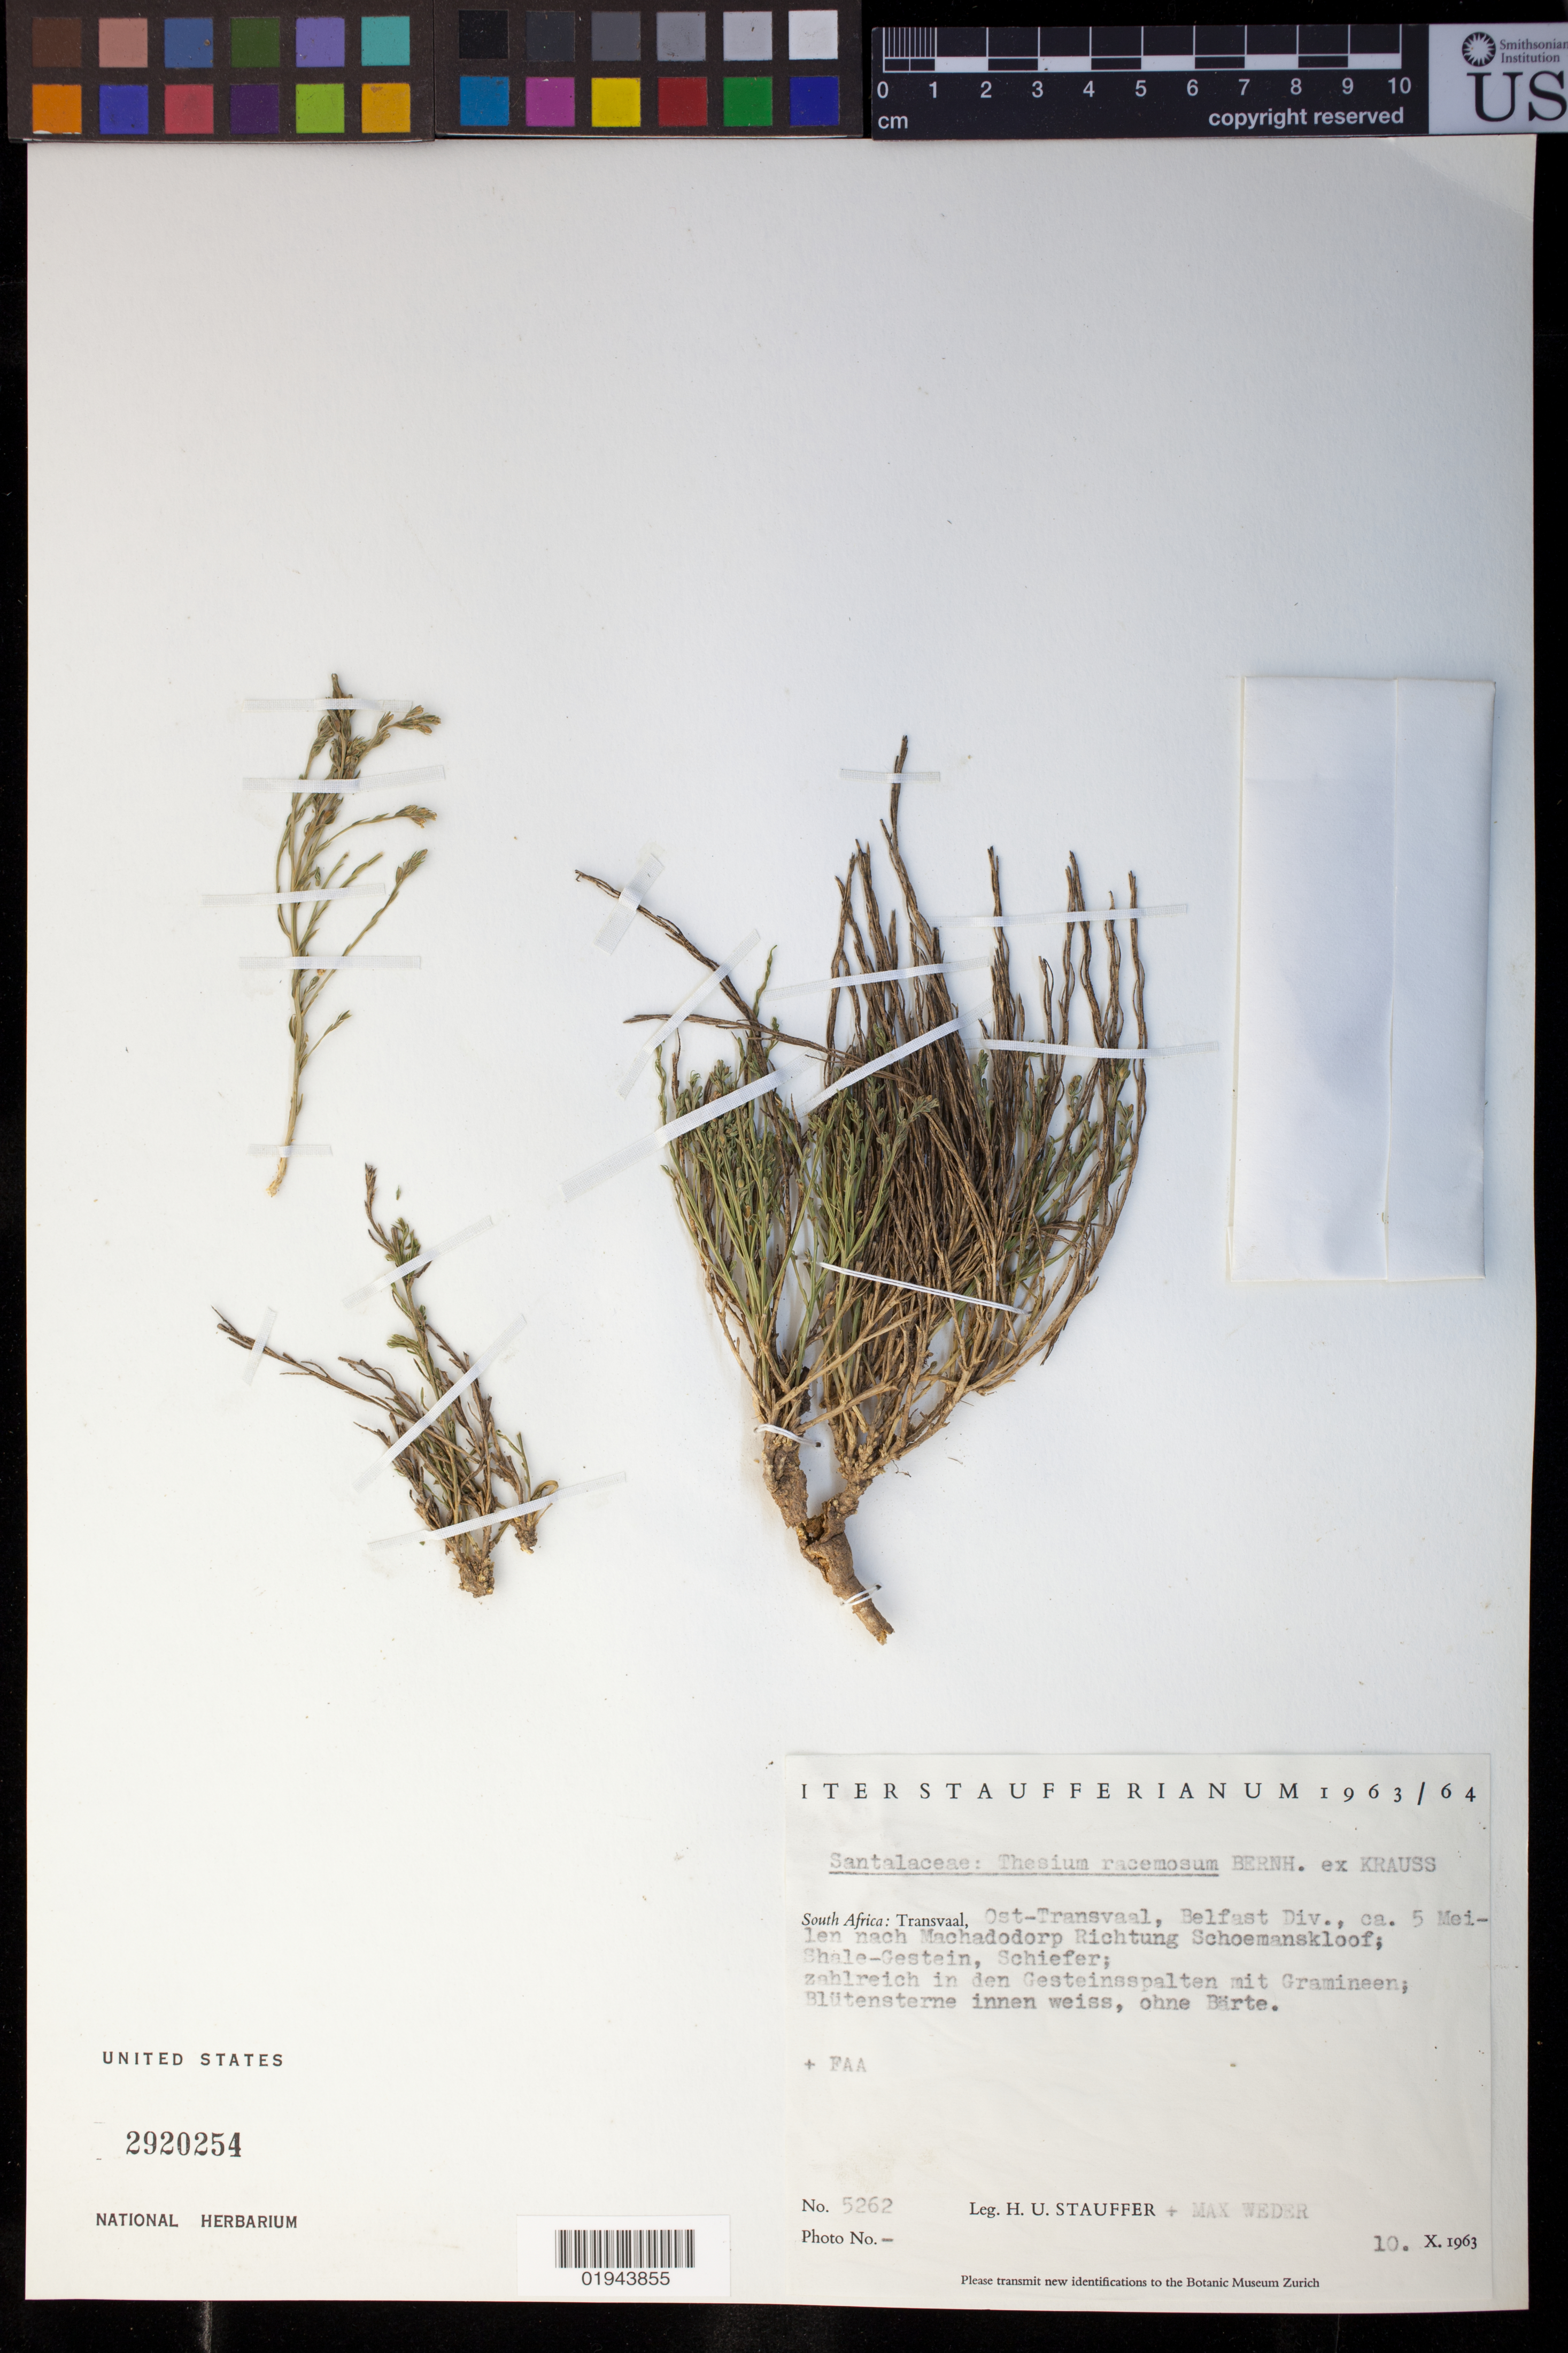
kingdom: Plantae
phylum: Tracheophyta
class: Magnoliopsida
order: Santalales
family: Thesiaceae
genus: Thesium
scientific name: Thesium racemosum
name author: Bernh.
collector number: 5262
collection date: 1963-10-10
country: South Africa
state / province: Mpumalanga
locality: Ost-Transvaal., Belfast Div., ca 5 Meilen nach Machadodorp Richtung Schoemanskloof;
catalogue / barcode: US 2920254